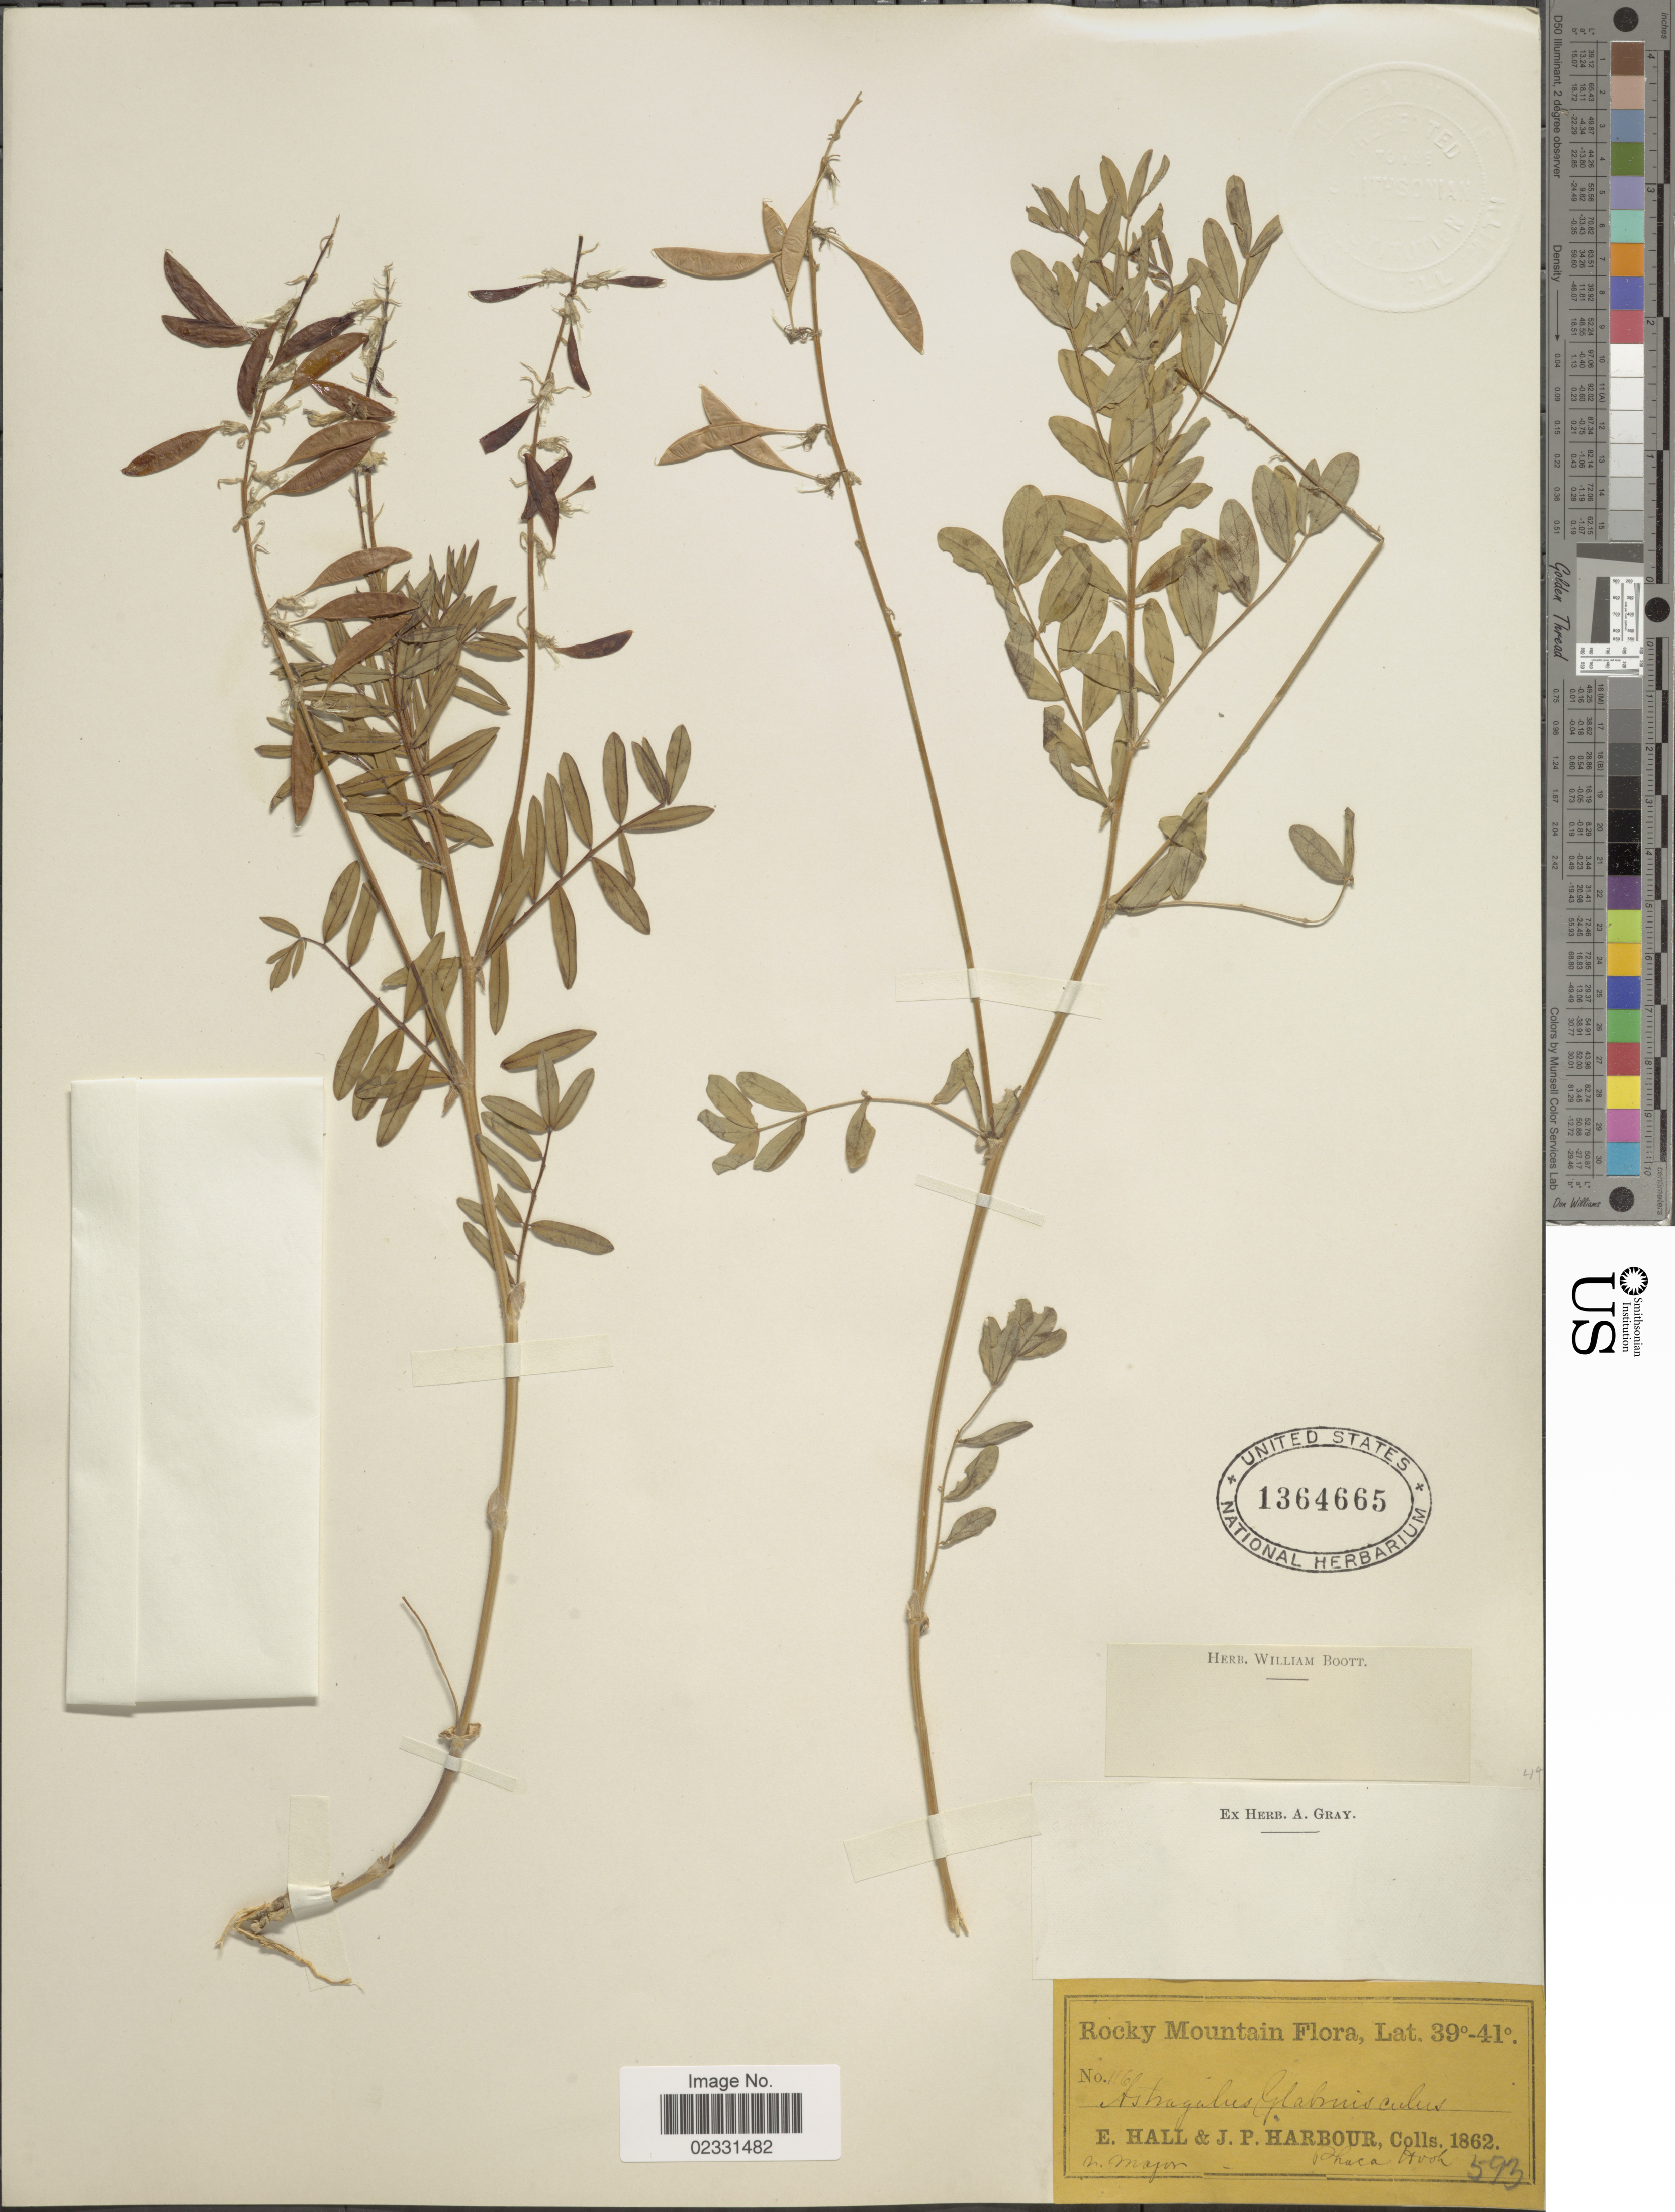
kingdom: Plantae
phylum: Tracheophyta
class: Magnoliopsida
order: Fabales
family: Fabaceae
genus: Astragalus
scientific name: Astragalus glabriusculus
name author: (Hook.) A. Gray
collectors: E. Hall & J. Harbour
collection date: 1862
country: United States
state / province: Colorado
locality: Rocky Mtns.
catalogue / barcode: US 1364665